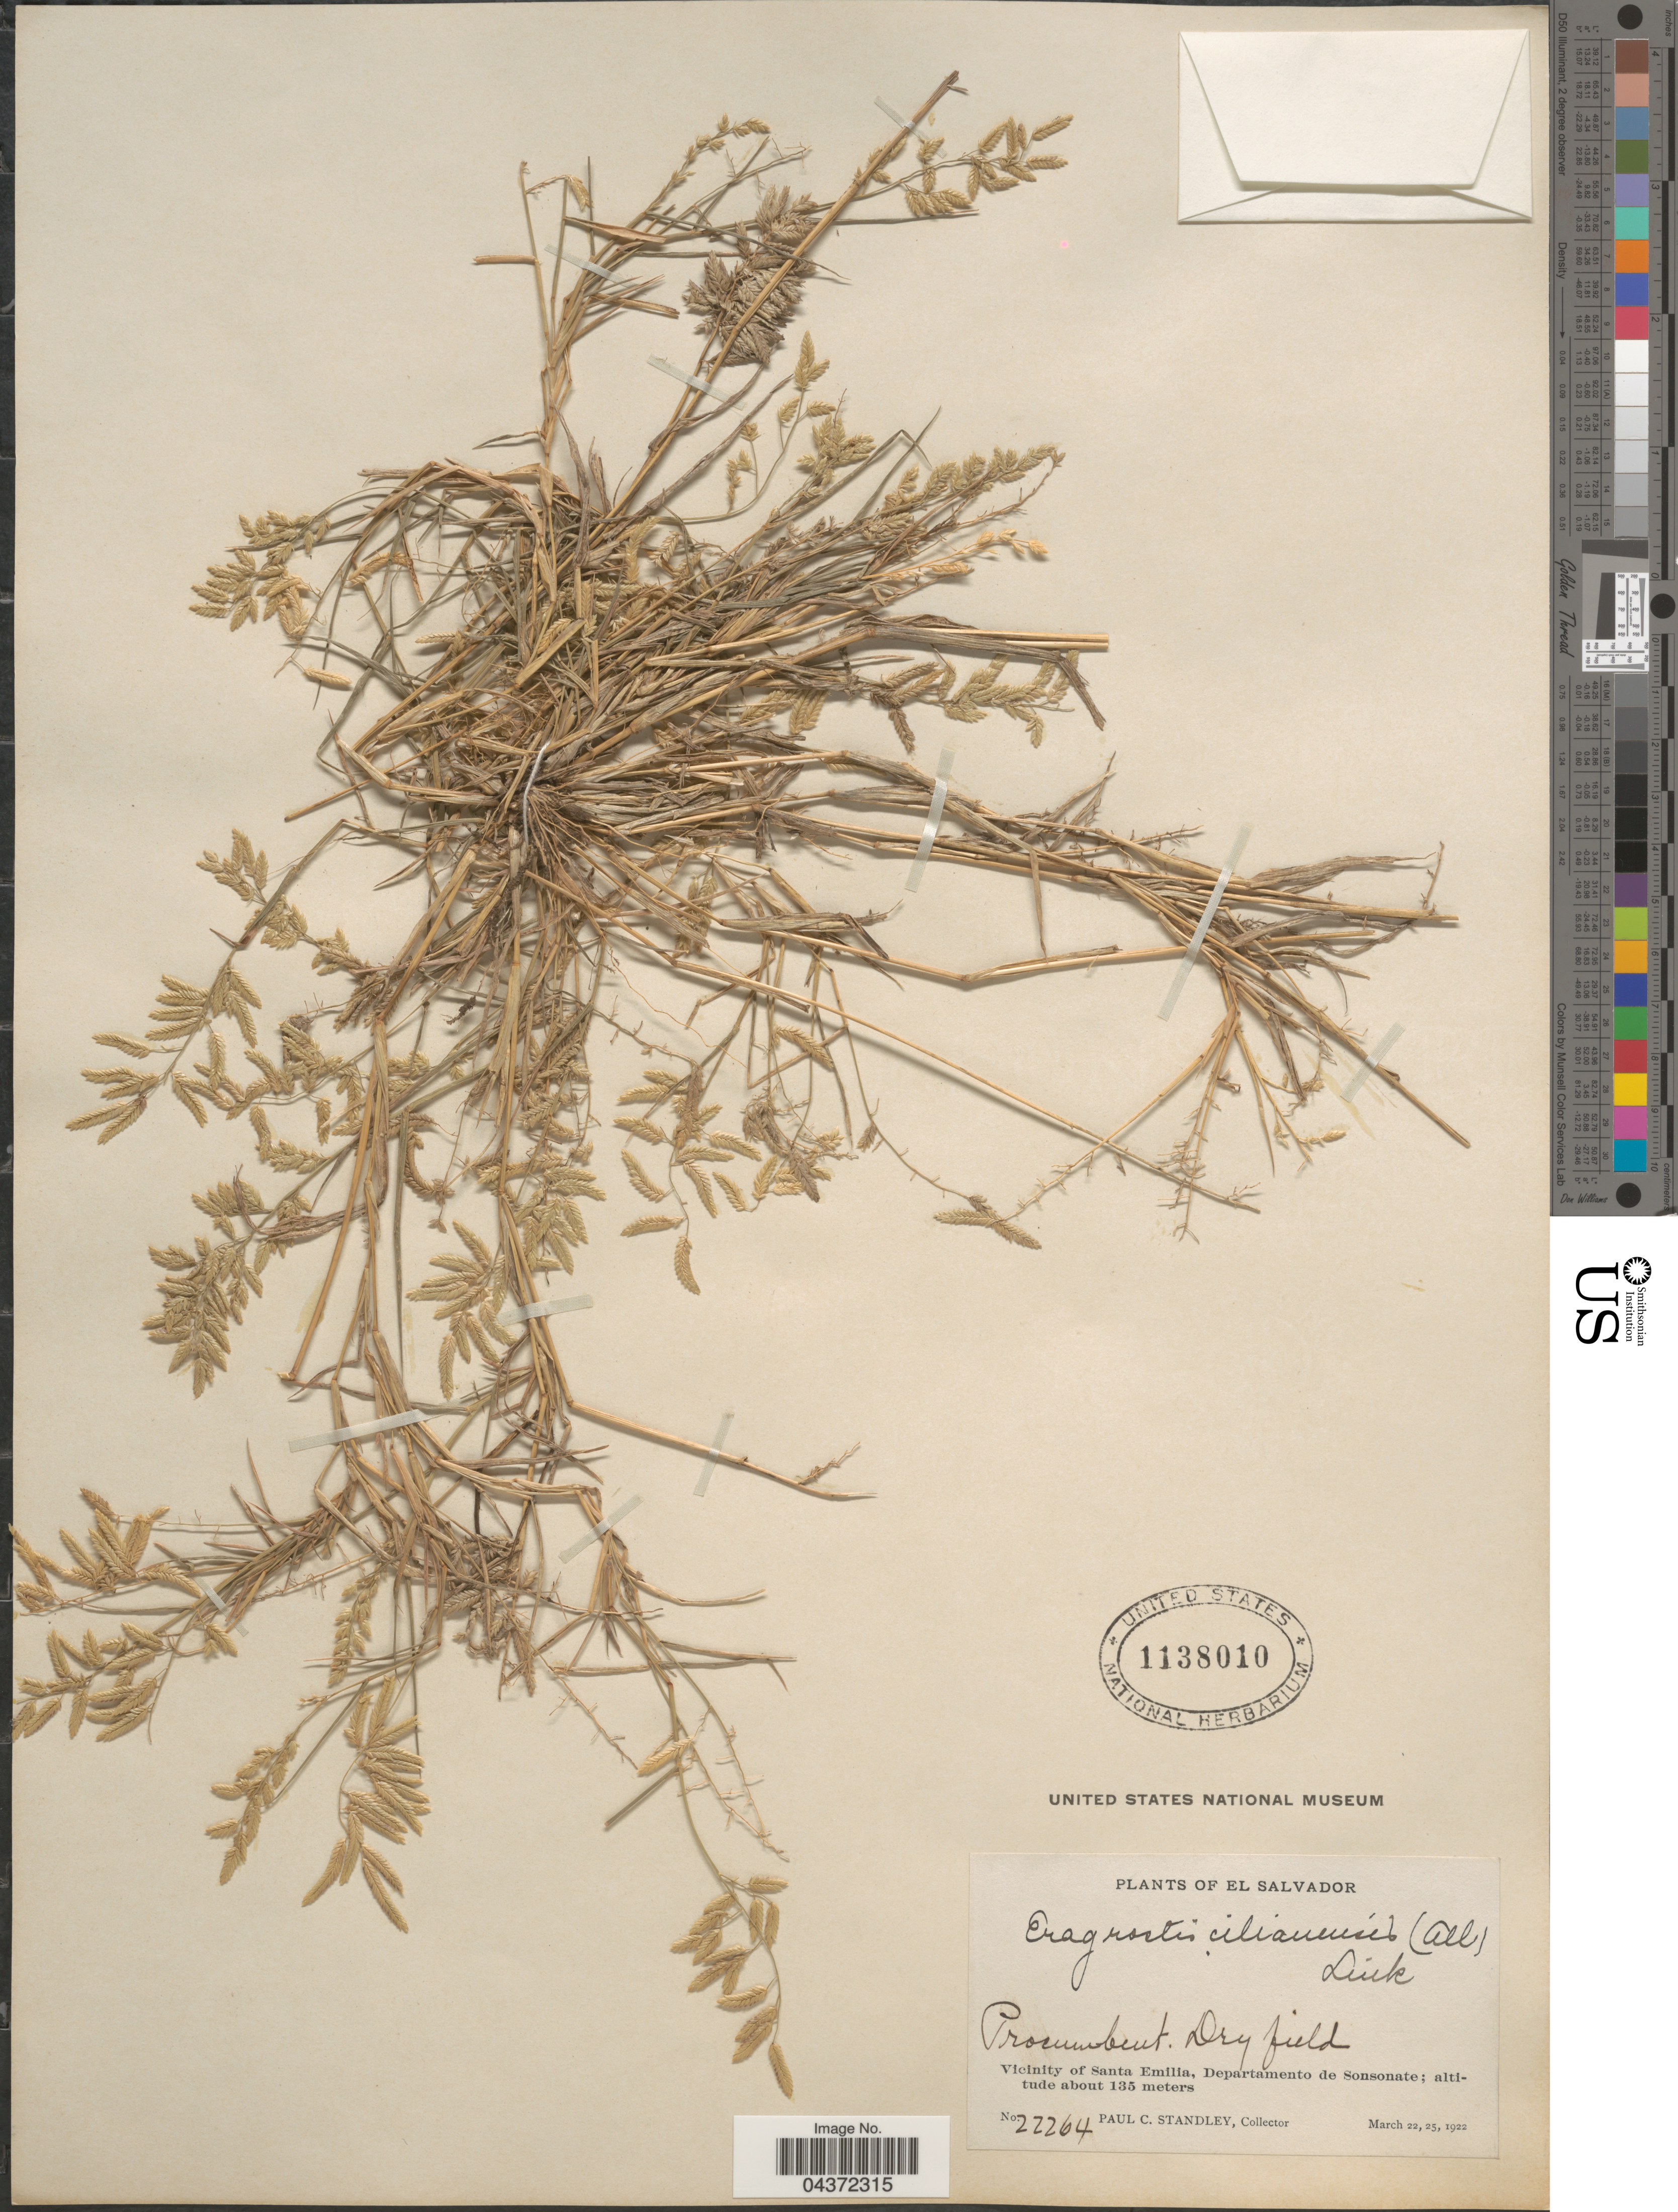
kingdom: Plantae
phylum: Tracheophyta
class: Liliopsida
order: Poales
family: Poaceae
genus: Eragrostis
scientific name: Eragrostis cilianensis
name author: (Bellardi) Vignolo ex Janch.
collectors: P. C. Standley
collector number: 22264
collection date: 1922-03-22/1922-03-25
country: El Salvador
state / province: Sonsonate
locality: Vicinity of Santa Emilia, Departamento de Sonsonate.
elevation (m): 135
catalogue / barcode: US 1138010